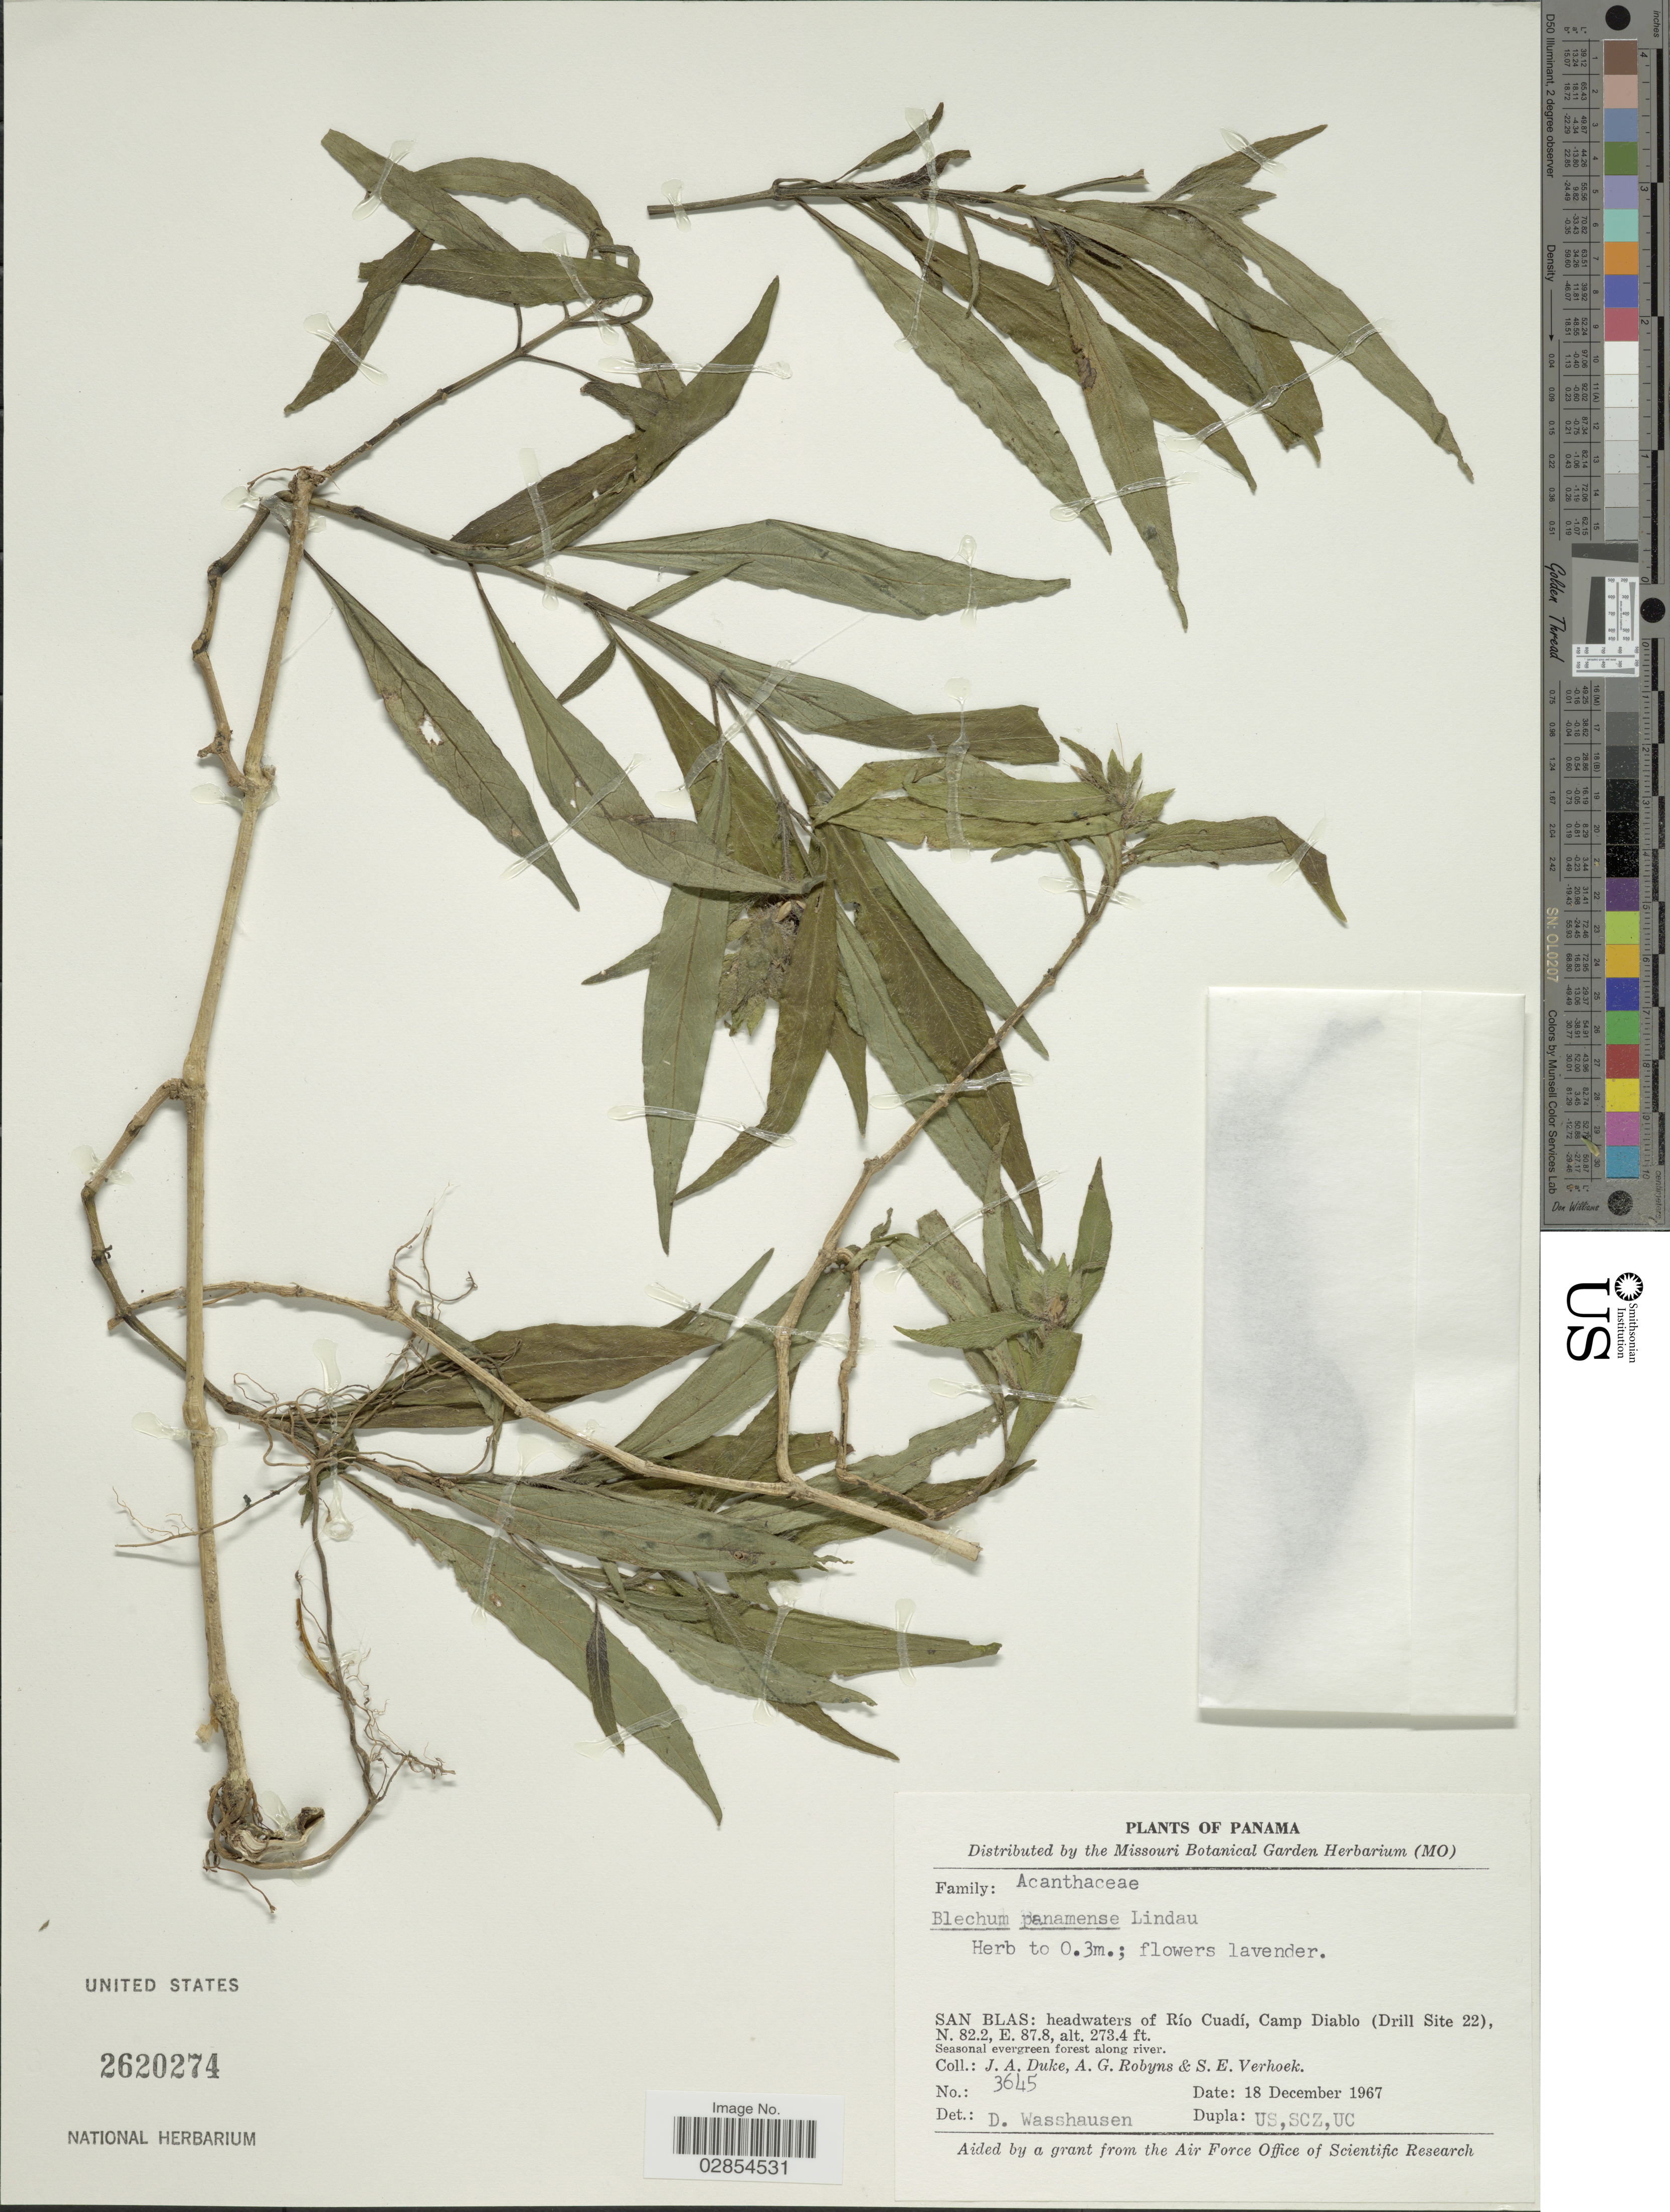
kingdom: Plantae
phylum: Tracheophyta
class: Magnoliopsida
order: Lamiales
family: Acanthaceae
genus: Blechum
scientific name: Blechum panamense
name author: Lindau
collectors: J. A. Duke & S. Verhoek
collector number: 3645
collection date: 1967-12-18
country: Panama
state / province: Kuna Yala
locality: San Blas: headwaters of Río Cuadí, Camp Diablo (Drill Site 22).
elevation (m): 83.3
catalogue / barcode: US 2620274